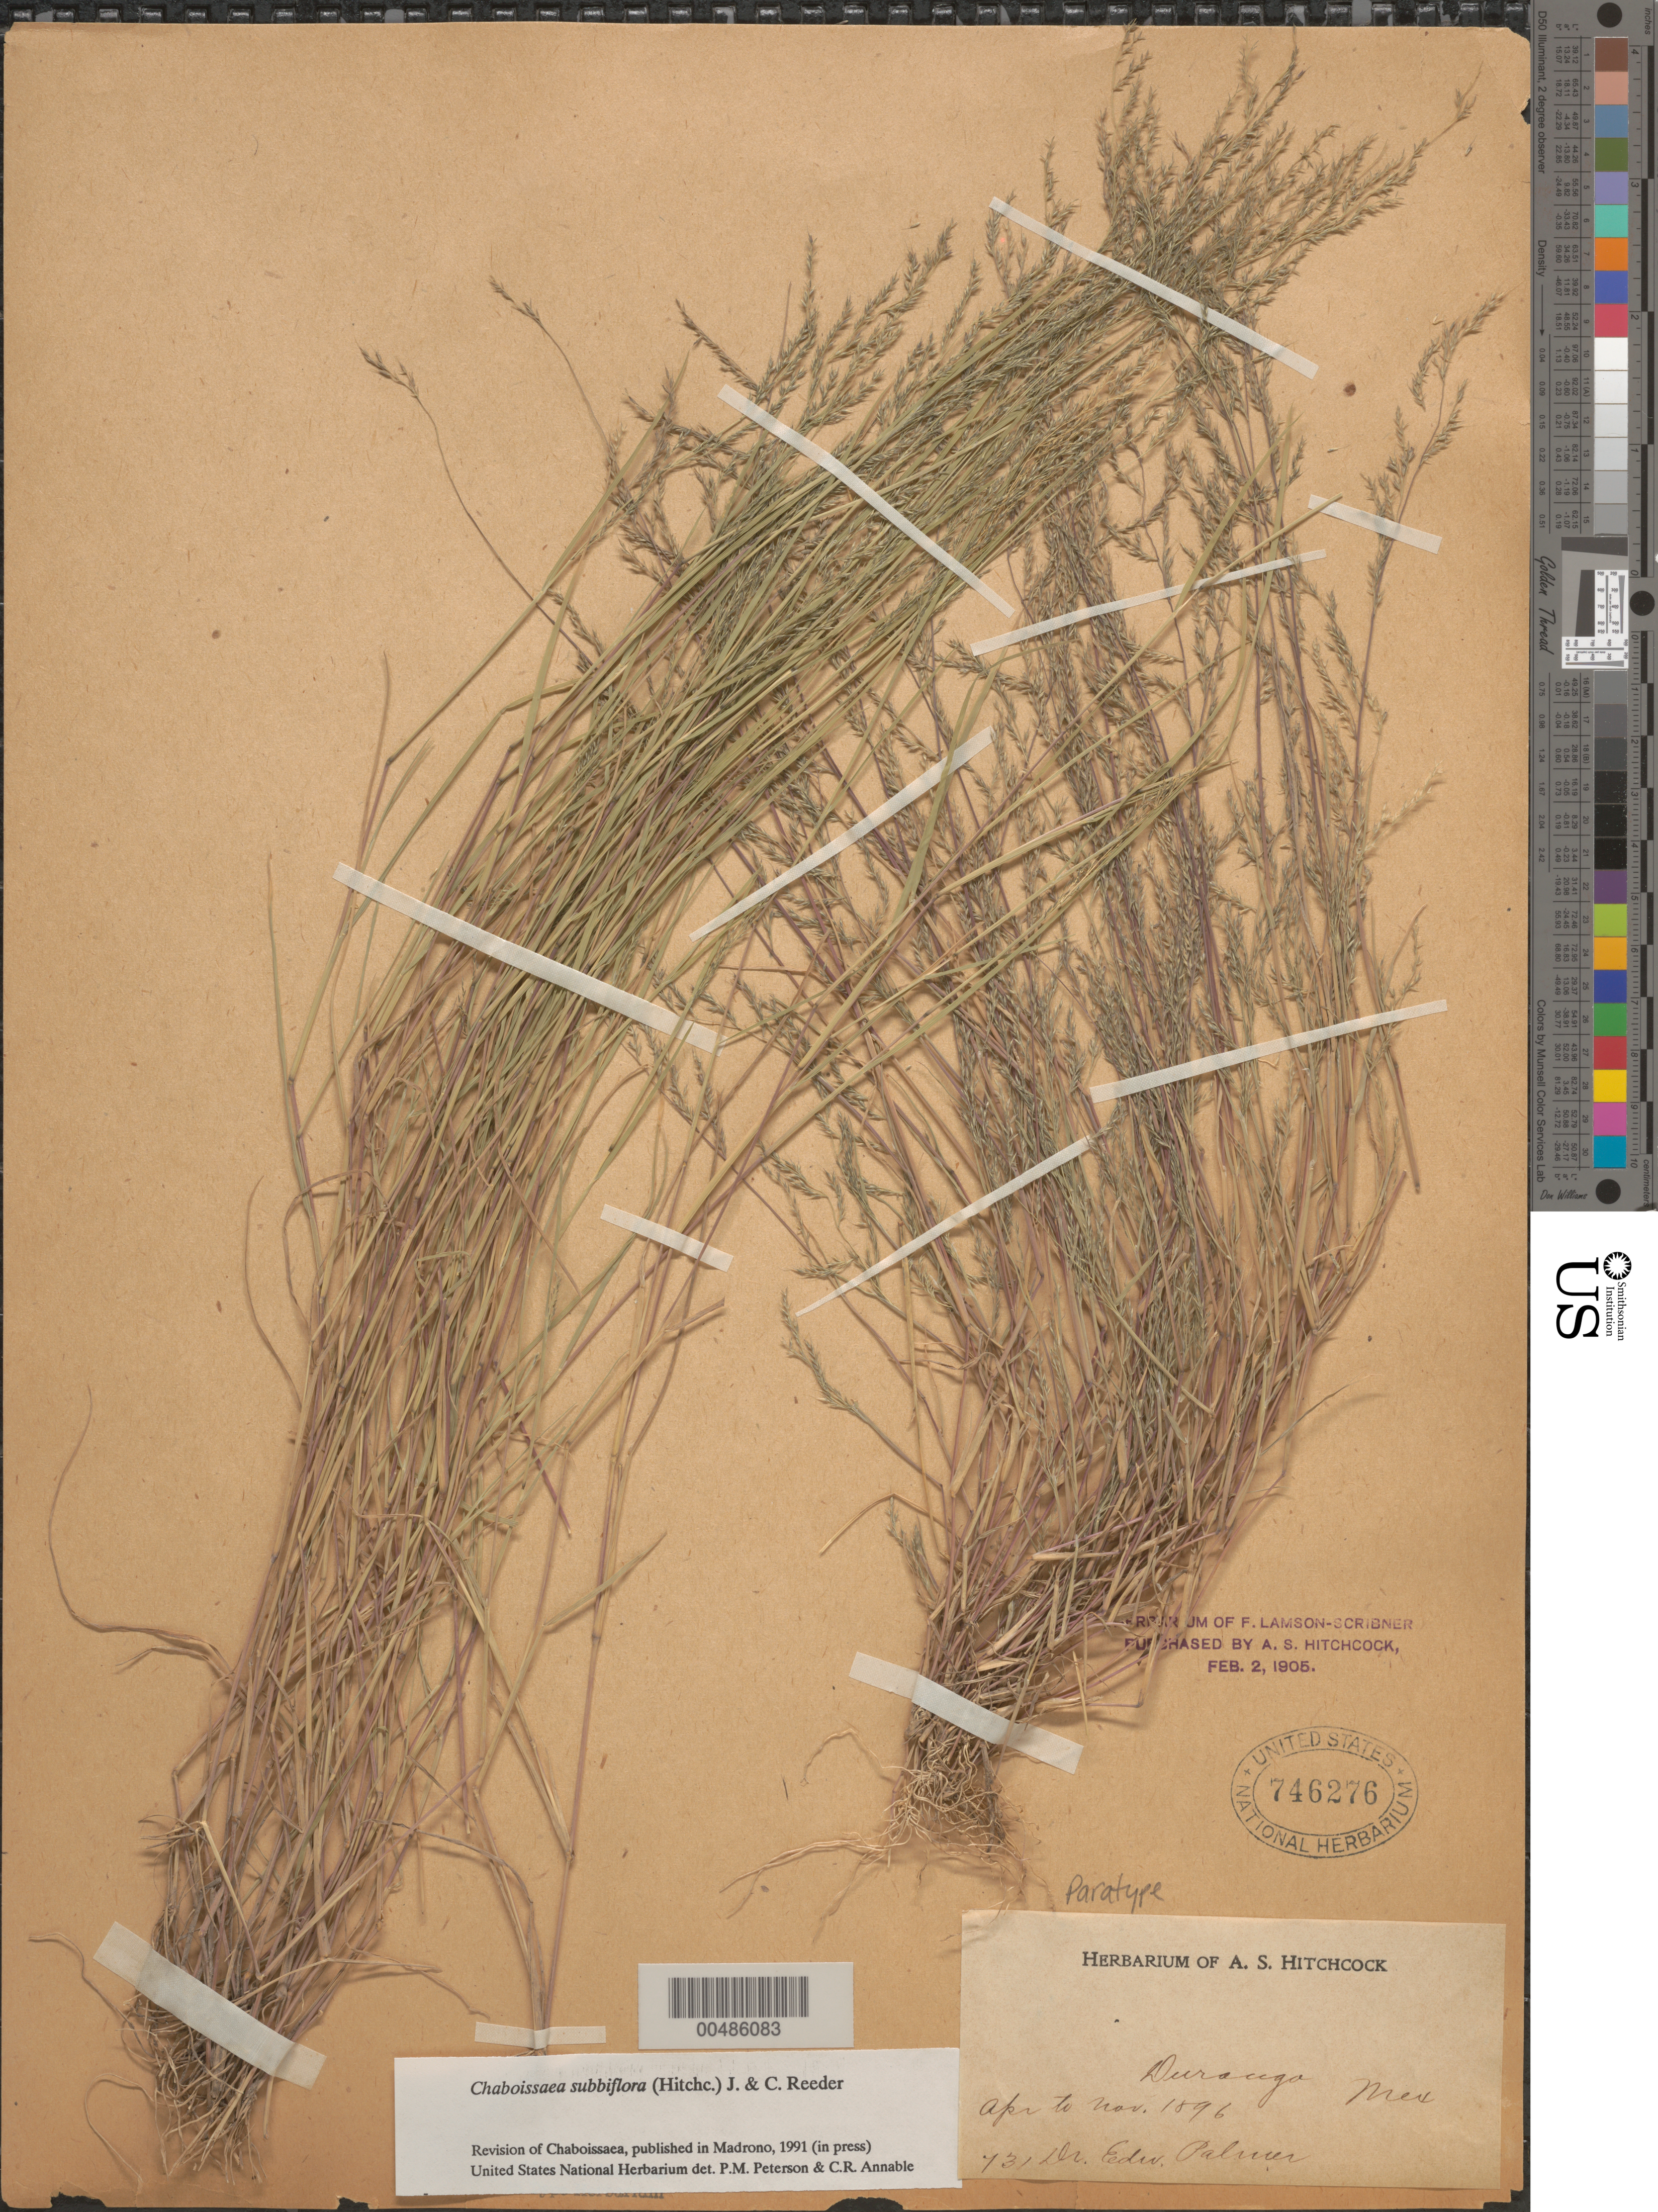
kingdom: Plantae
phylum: Tracheophyta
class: Liliopsida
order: Poales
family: Poaceae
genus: Chaboissaea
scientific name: Chaboissaea subbiflora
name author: (Hitchc.) Reeder & C. Reeder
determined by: Peterson, P. M.; Annable, C. R.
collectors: E. Palmer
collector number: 731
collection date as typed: Apr 1896 to Nov 1896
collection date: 1896-04/1896-11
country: Mexico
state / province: Durango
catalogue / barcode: US 746276